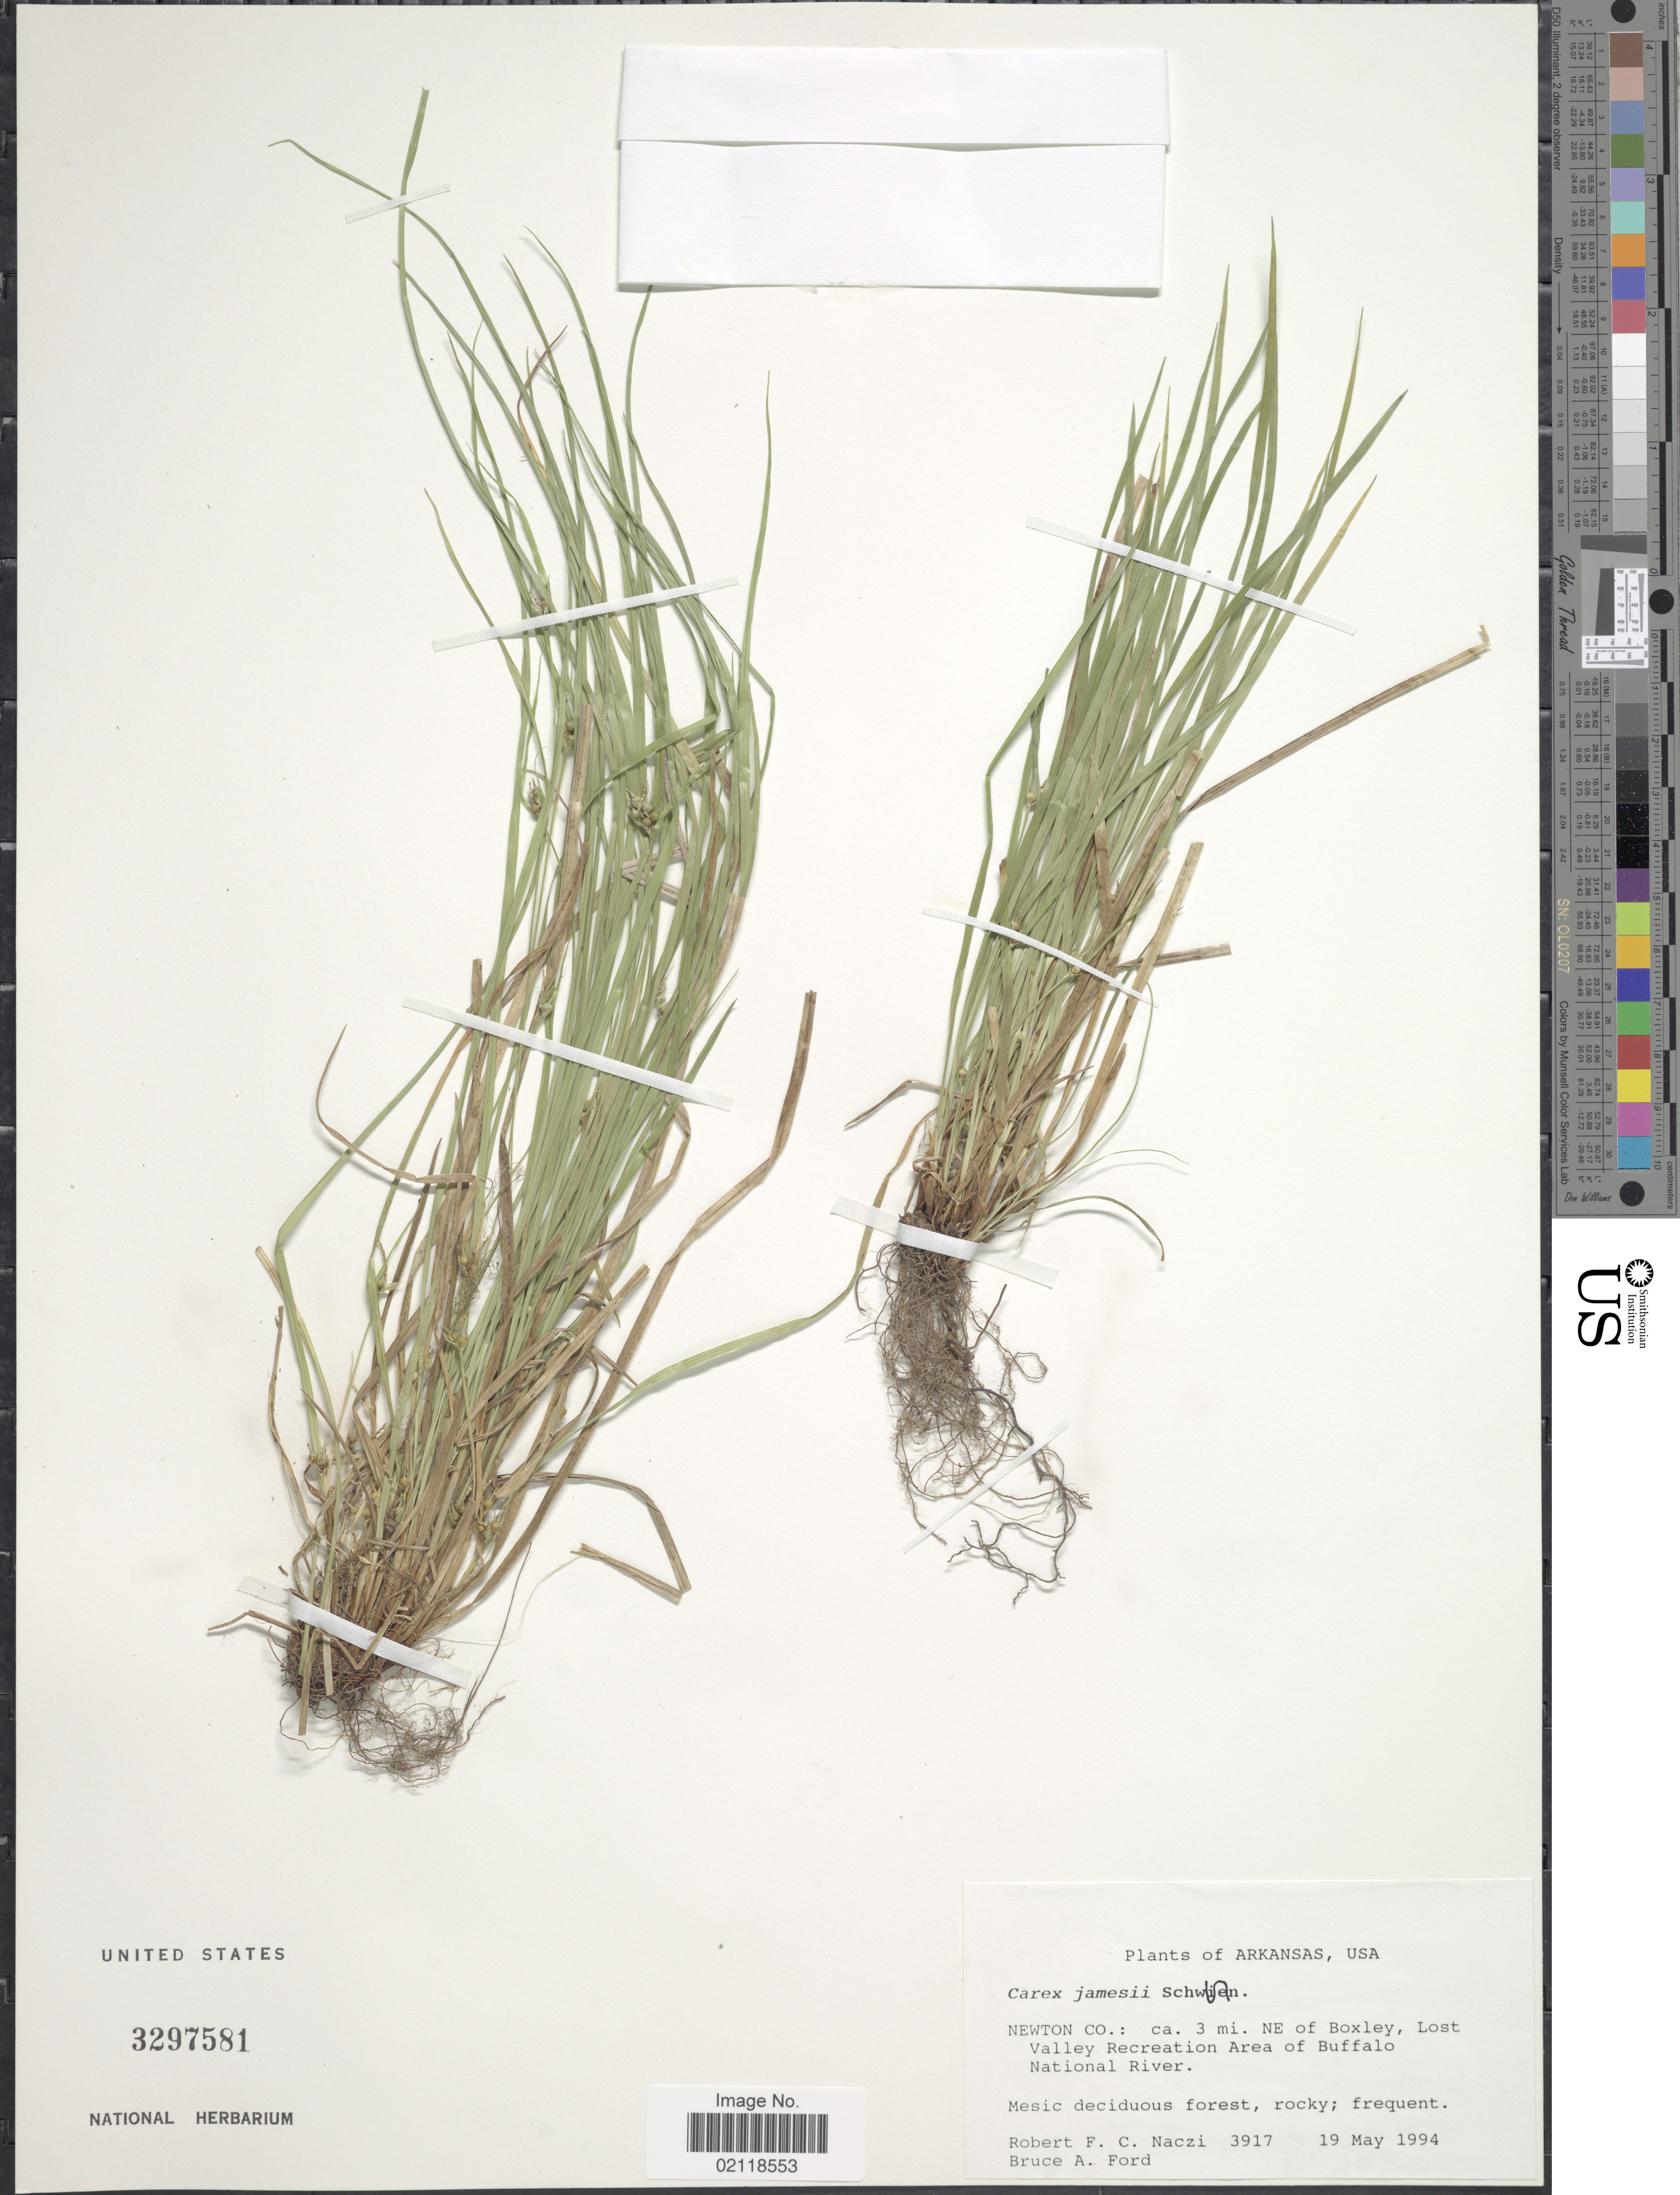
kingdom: Plantae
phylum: Tracheophyta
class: Liliopsida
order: Poales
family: Cyperaceae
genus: Carex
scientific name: Carex jamesii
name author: Schwein.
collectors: R. F. C. Naczi & B. A. Ford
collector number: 3917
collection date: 1994-05-19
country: United States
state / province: Arkansas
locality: Newton Co.: ca. 3 mi. NE of Boxley, Lost Valley Recreation Area of Buffalo National River.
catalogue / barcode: US 3297581